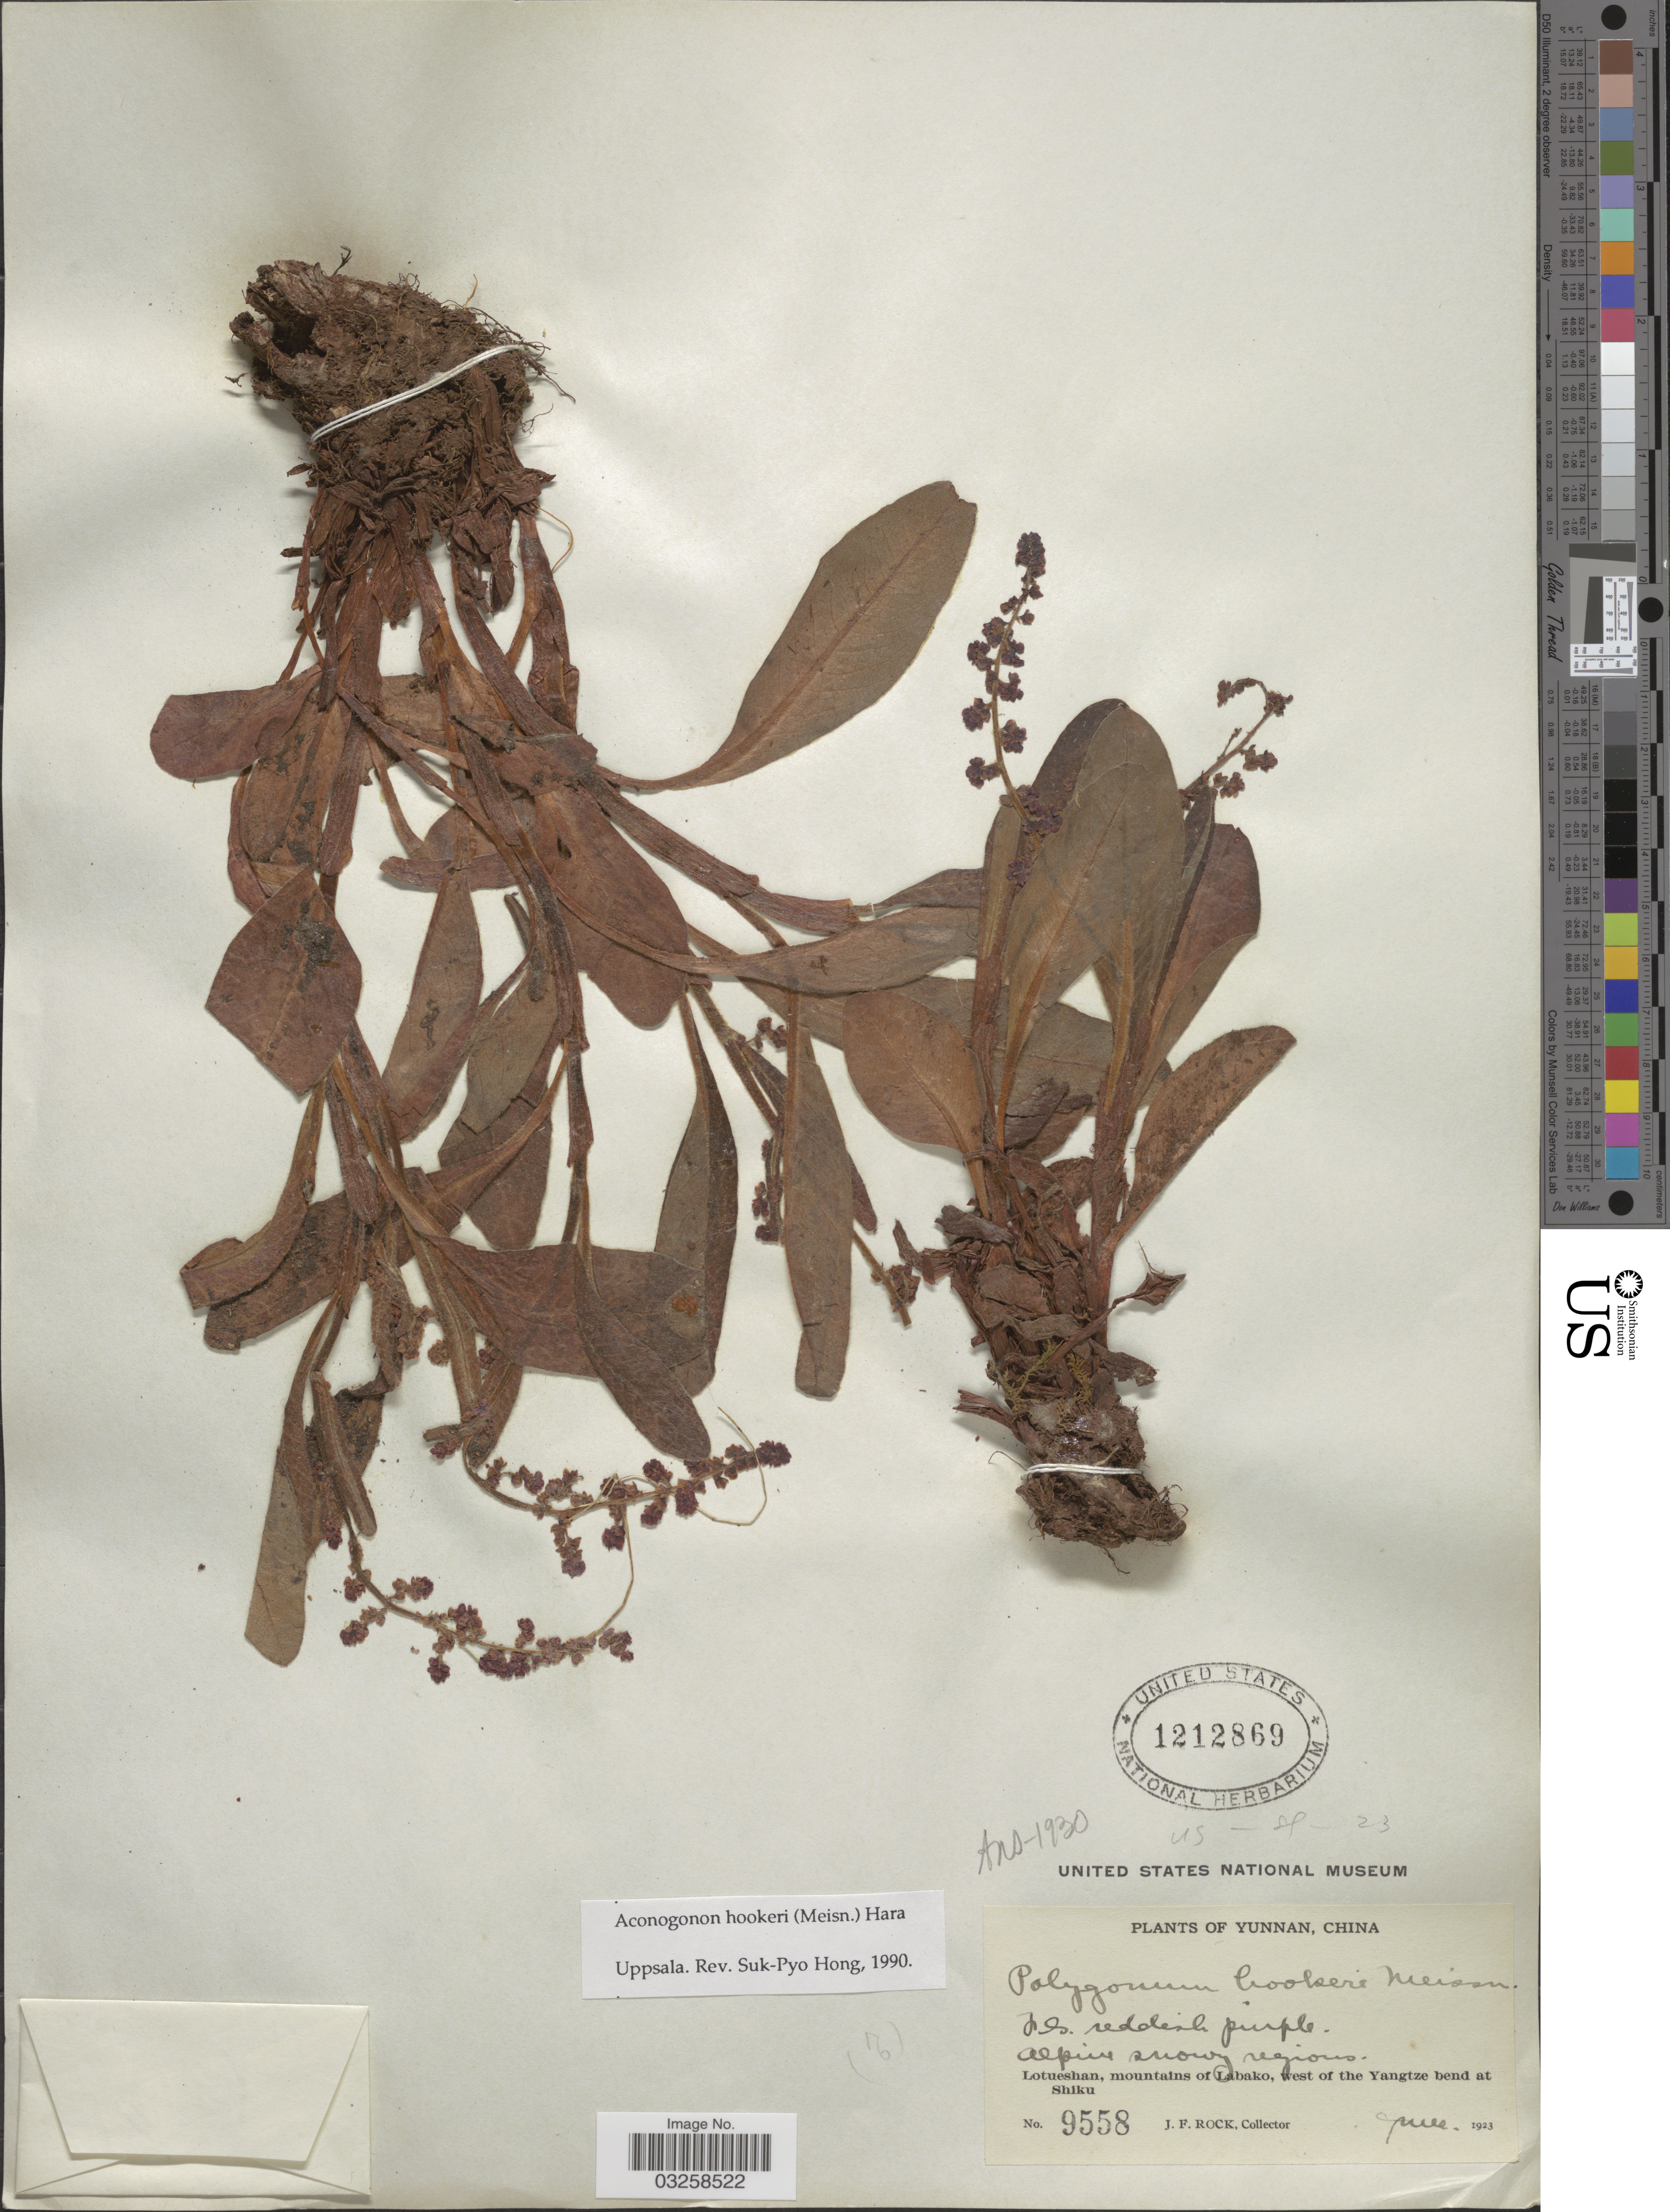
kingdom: Plantae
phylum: Tracheophyta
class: Magnoliopsida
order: Caryophyllales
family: Polygonaceae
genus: Koenigia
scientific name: Koenigia hookeri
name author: (Meisn.) T.M. Schust. & Reveal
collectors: J. Rock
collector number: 9558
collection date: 1923-06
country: China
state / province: Yunnan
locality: Lotueshan, mountains of Labako, west of the Yangtze bend at Shiku.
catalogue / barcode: US 1212869